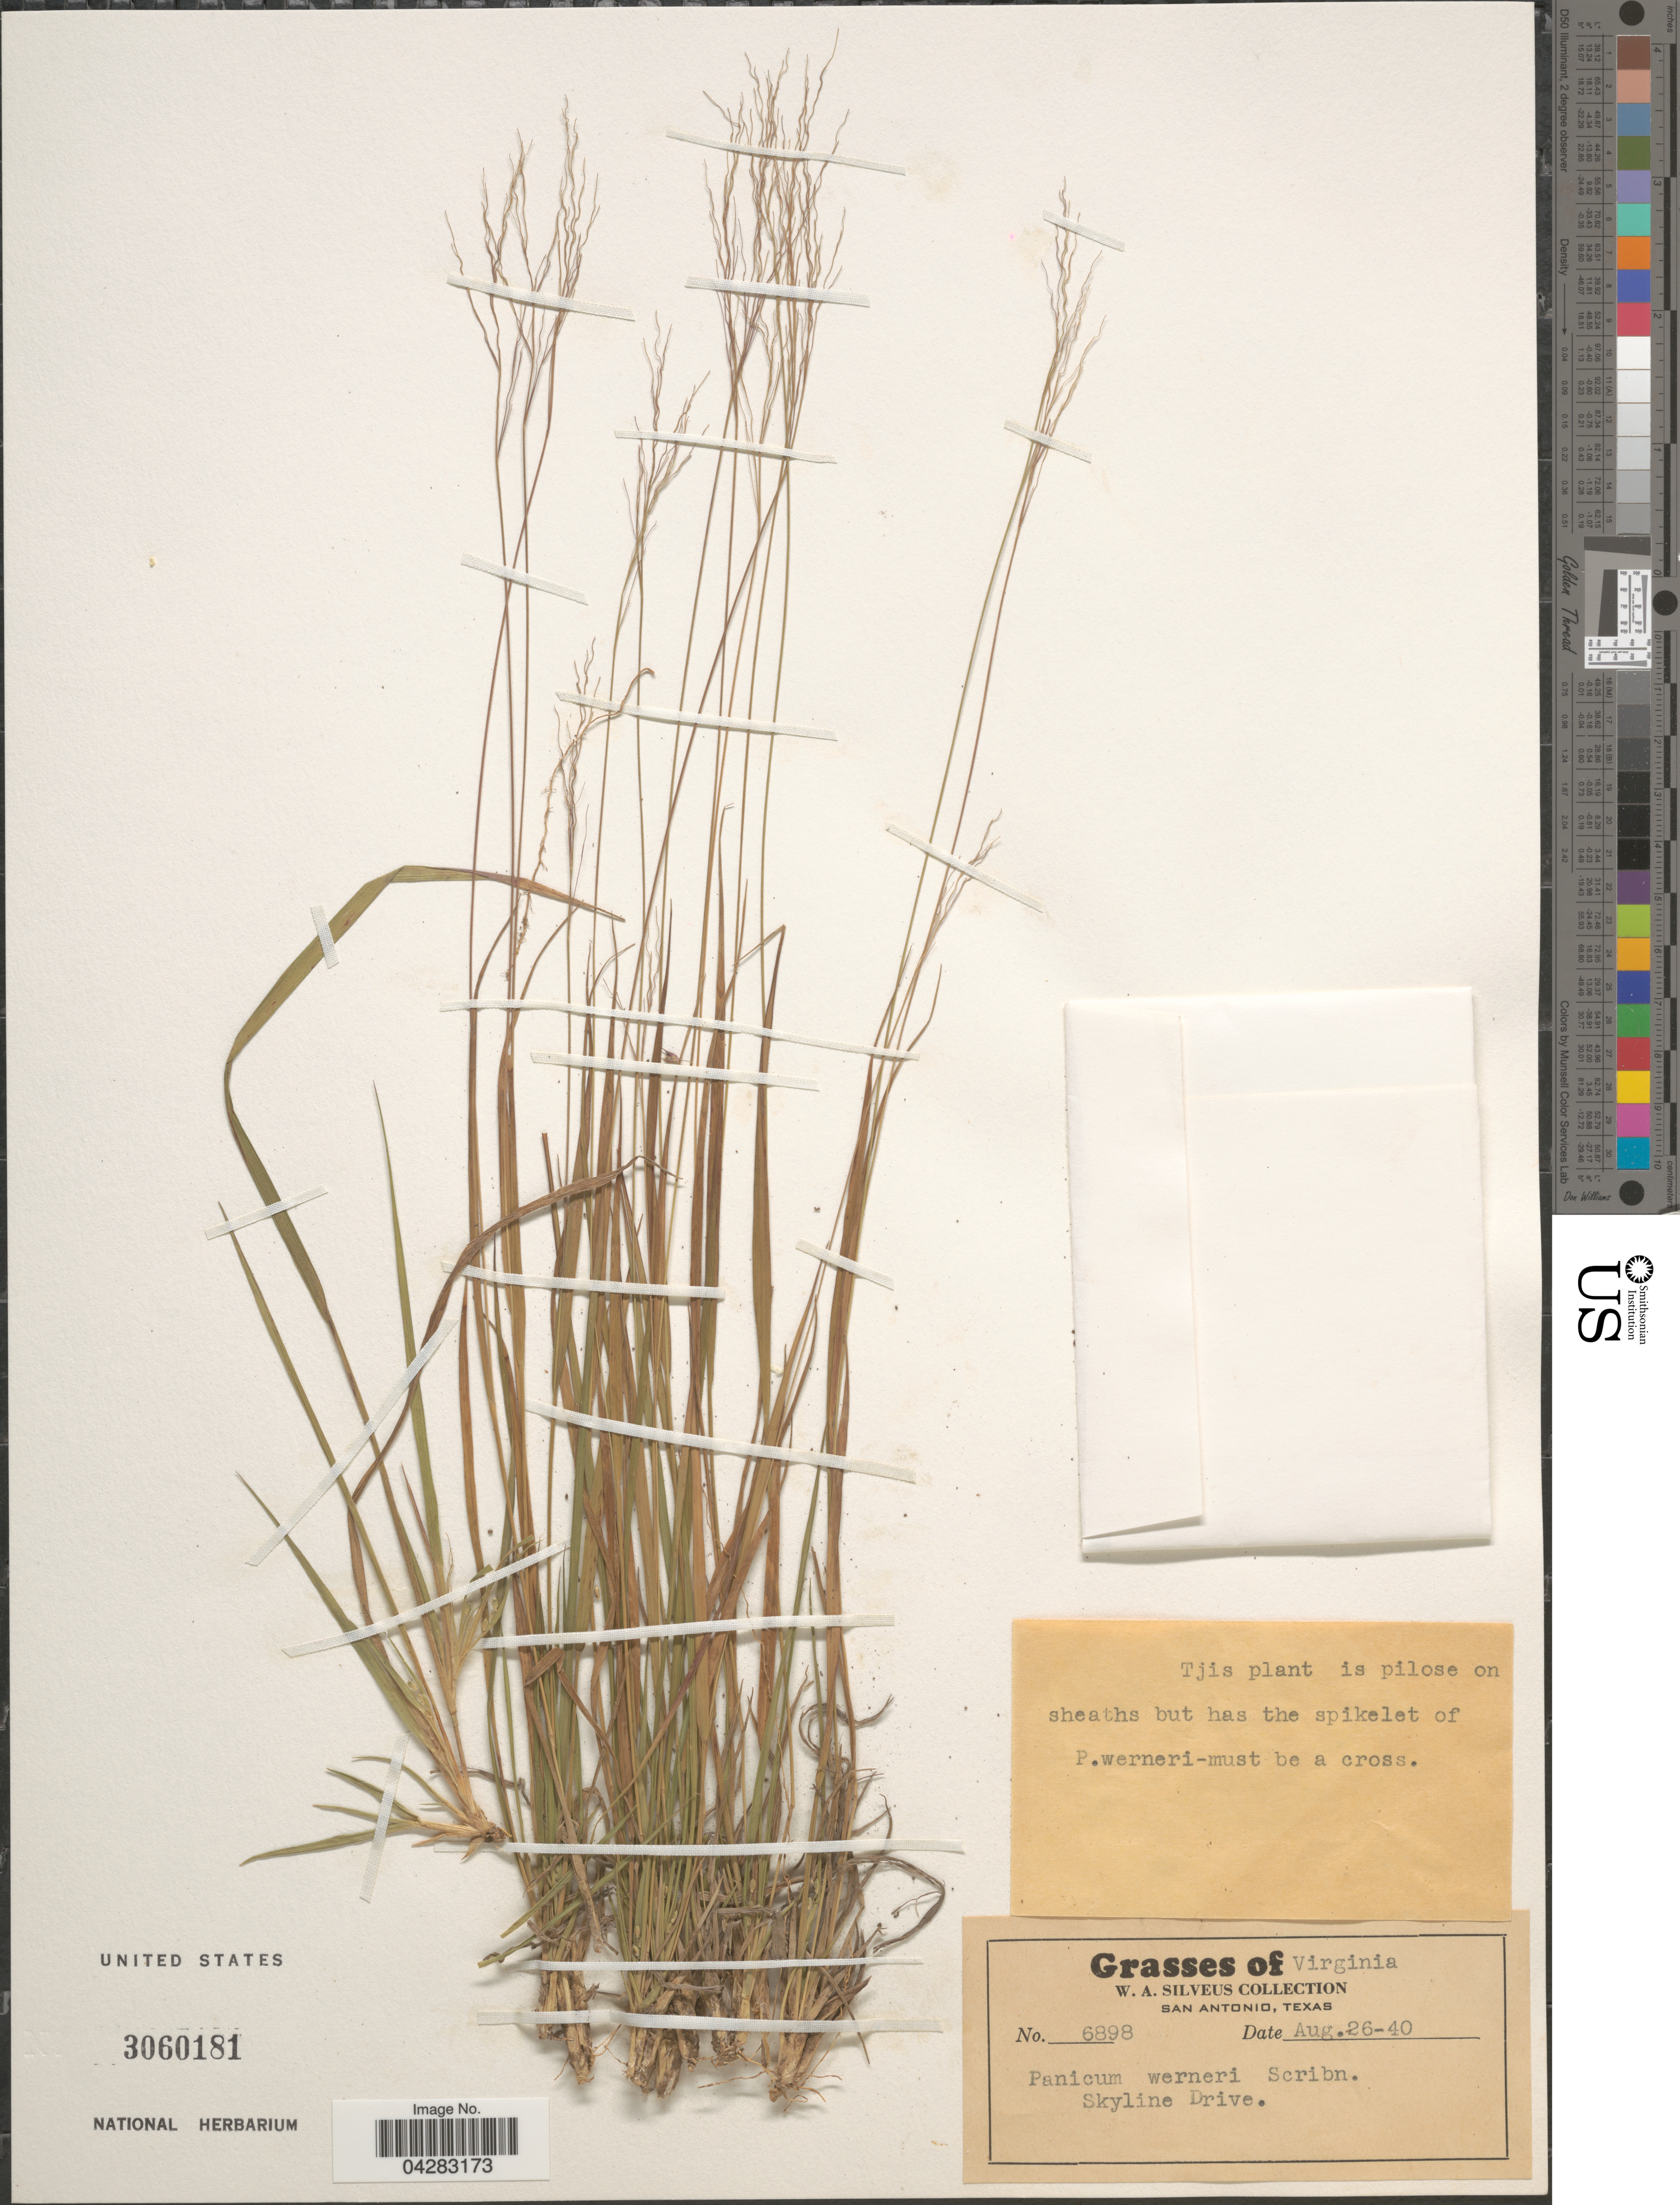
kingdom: Plantae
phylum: Tracheophyta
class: Liliopsida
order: Poales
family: Poaceae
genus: Dichanthelium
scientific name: Dichanthelium linearifolium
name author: (Scribn.) Gould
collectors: W. Silveus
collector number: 6898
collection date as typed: Transcribed d/m/y: 26/8/40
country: United States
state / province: Virginia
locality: Skyline Drive.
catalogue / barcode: US 3060181